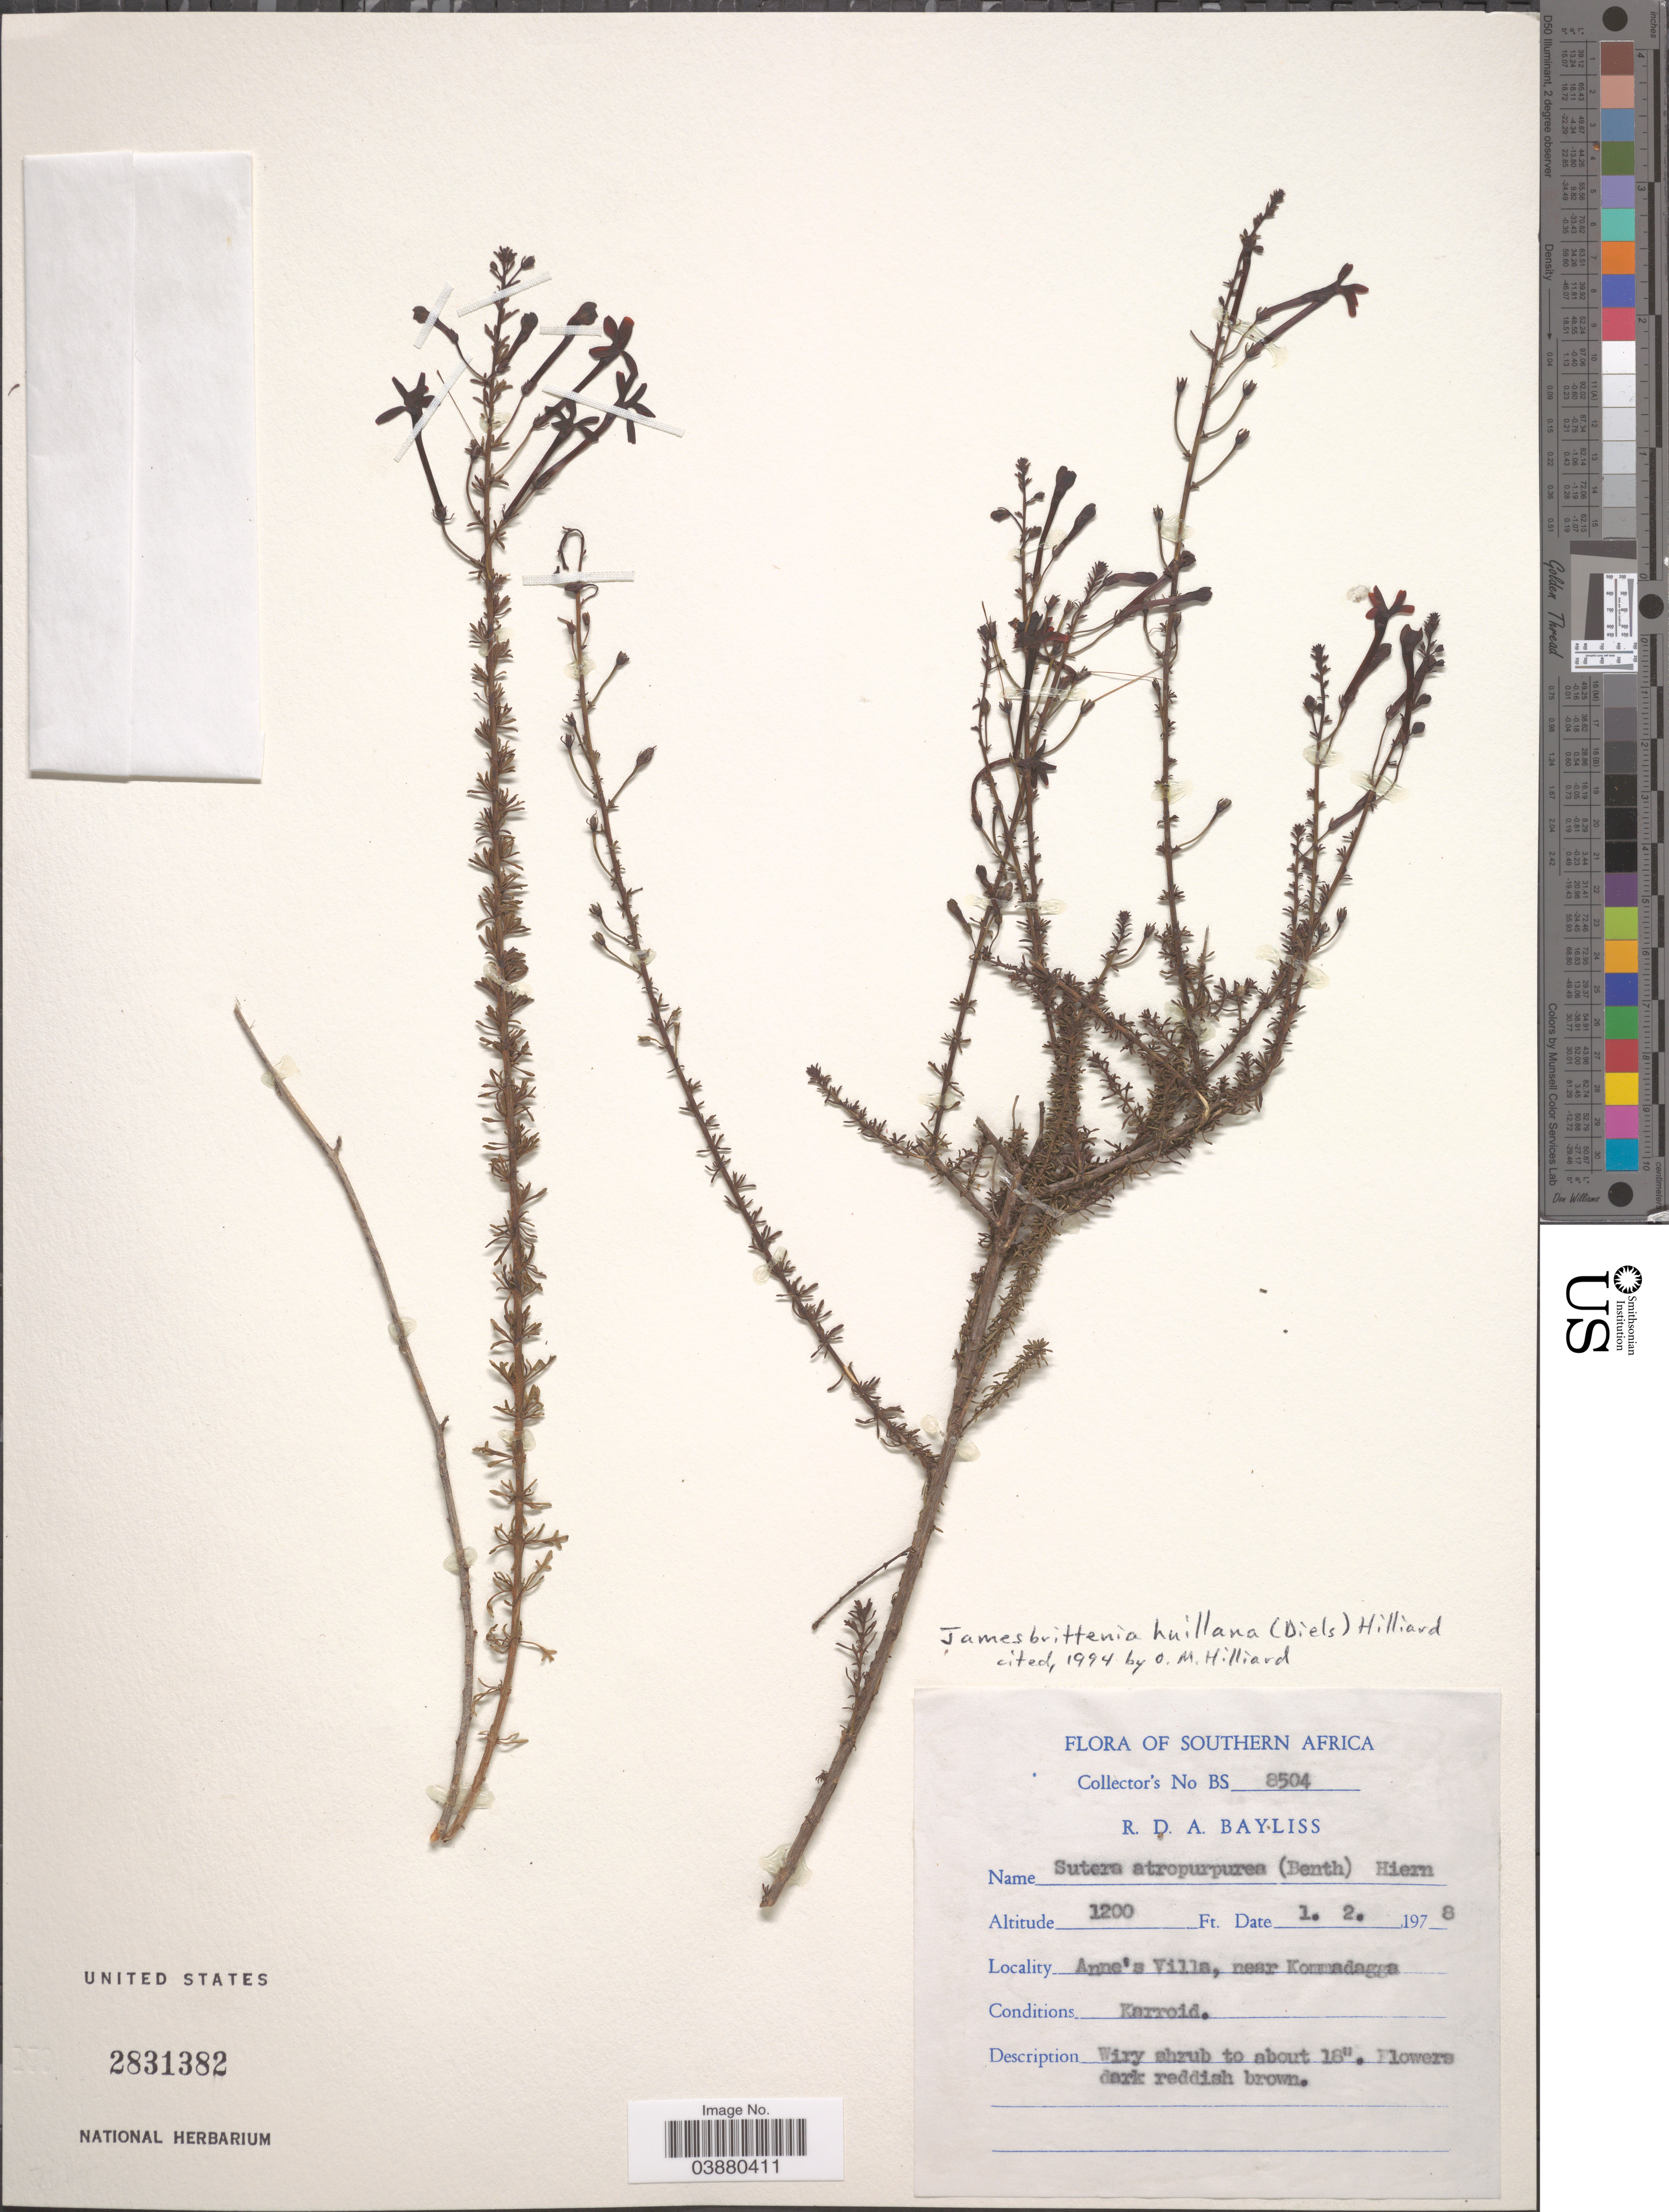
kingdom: Plantae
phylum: Tracheophyta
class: Magnoliopsida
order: Lamiales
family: Scrophulariaceae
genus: Jamesbrittenia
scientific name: Jamesbrittenia huillana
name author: (Diels) Hilliard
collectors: R. Bayliss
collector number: BS 8504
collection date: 1978-02-01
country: South Africa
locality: Southern Africa. Anne's Villa, near Kommadagga.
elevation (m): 366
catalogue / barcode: US 2831382